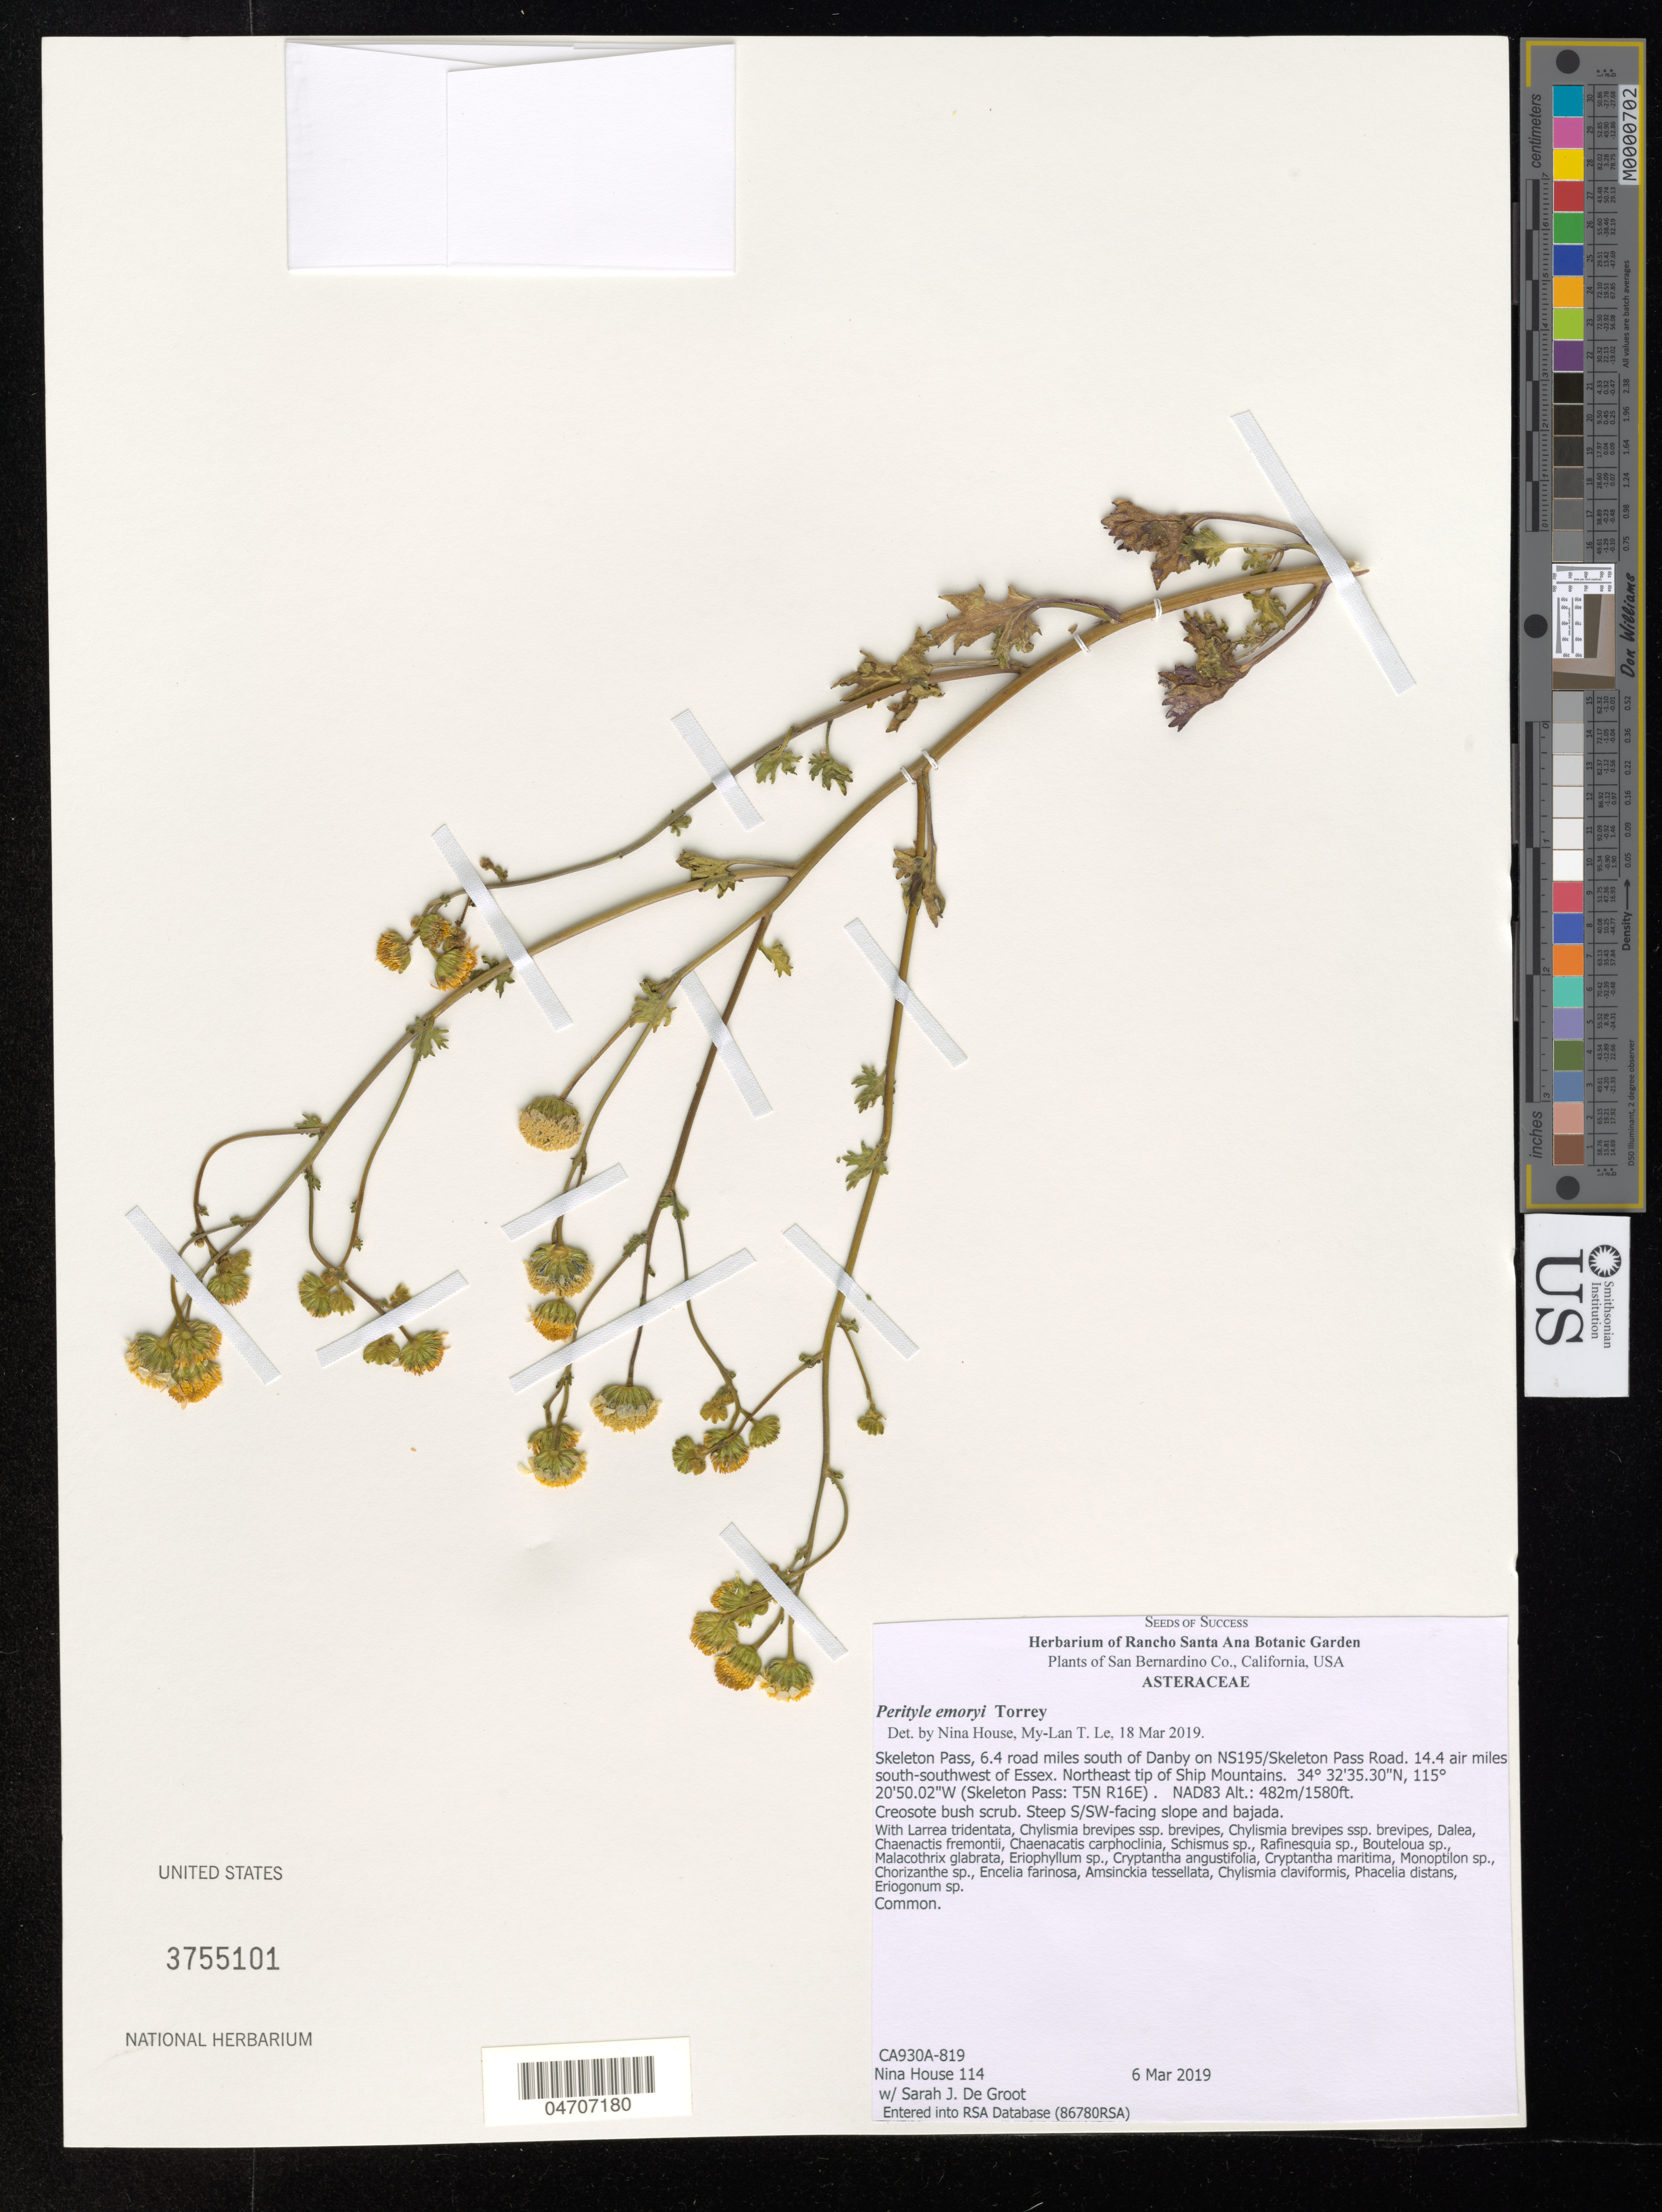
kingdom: Plantae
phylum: Tracheophyta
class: Magnoliopsida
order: Asterales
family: Asteraceae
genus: Perityle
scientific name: Perityle emoryi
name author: Torr. in Emory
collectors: N. House & S. De Groot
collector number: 114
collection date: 2019-03-06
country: United States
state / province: California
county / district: San Bernardino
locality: San Bernardino Co. Skeleton Pass, 6.4 road miles south of Danby on NS195/Skeleton Pass Road. 14.4 air miles south-southwest of Essex. Northeast tip of Ship Mountains. (Skeleton Pass: T5N R16E). NAD83. Steep S/SW-facing slope and bajada.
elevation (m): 482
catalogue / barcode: US 3755101